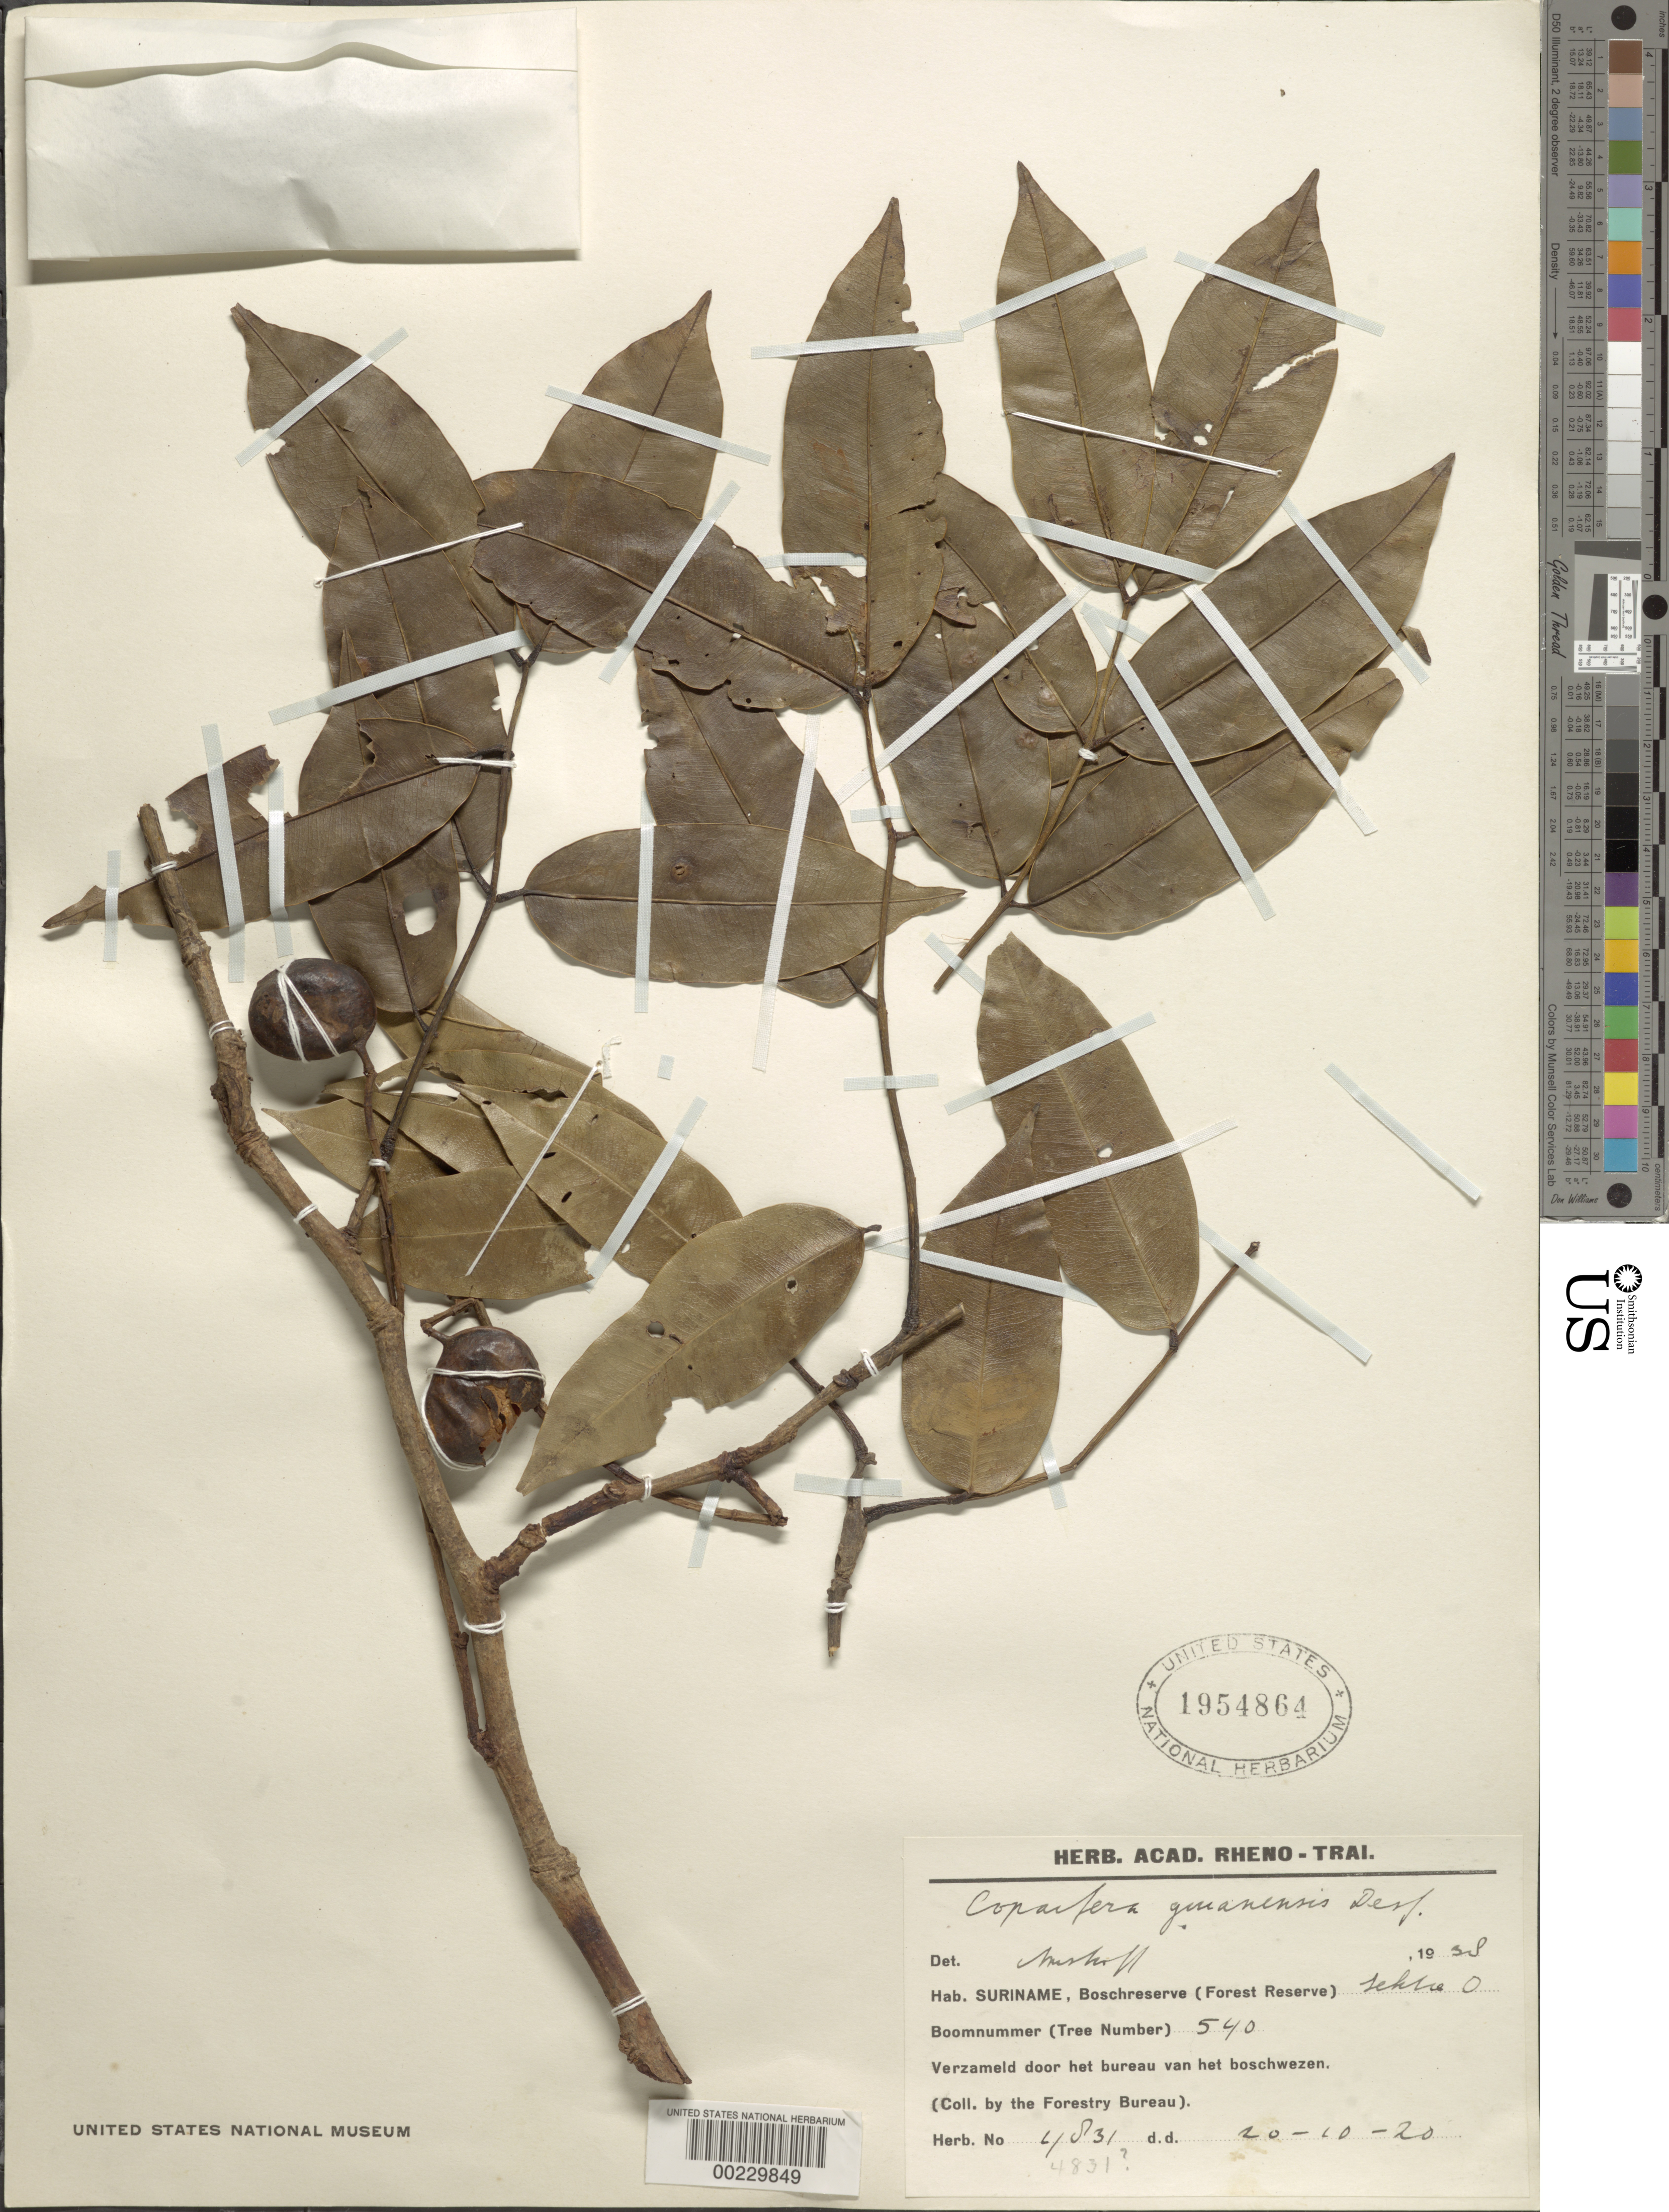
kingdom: Plantae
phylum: Tracheophyta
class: Magnoliopsida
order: Fabales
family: Fabaceae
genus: Copaifera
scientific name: Copaifera guyanensis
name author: Desf.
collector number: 4831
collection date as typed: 20 Oct 1920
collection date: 1920-10-20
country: Suriname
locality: Tehle o forest reserve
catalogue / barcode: US 1954864